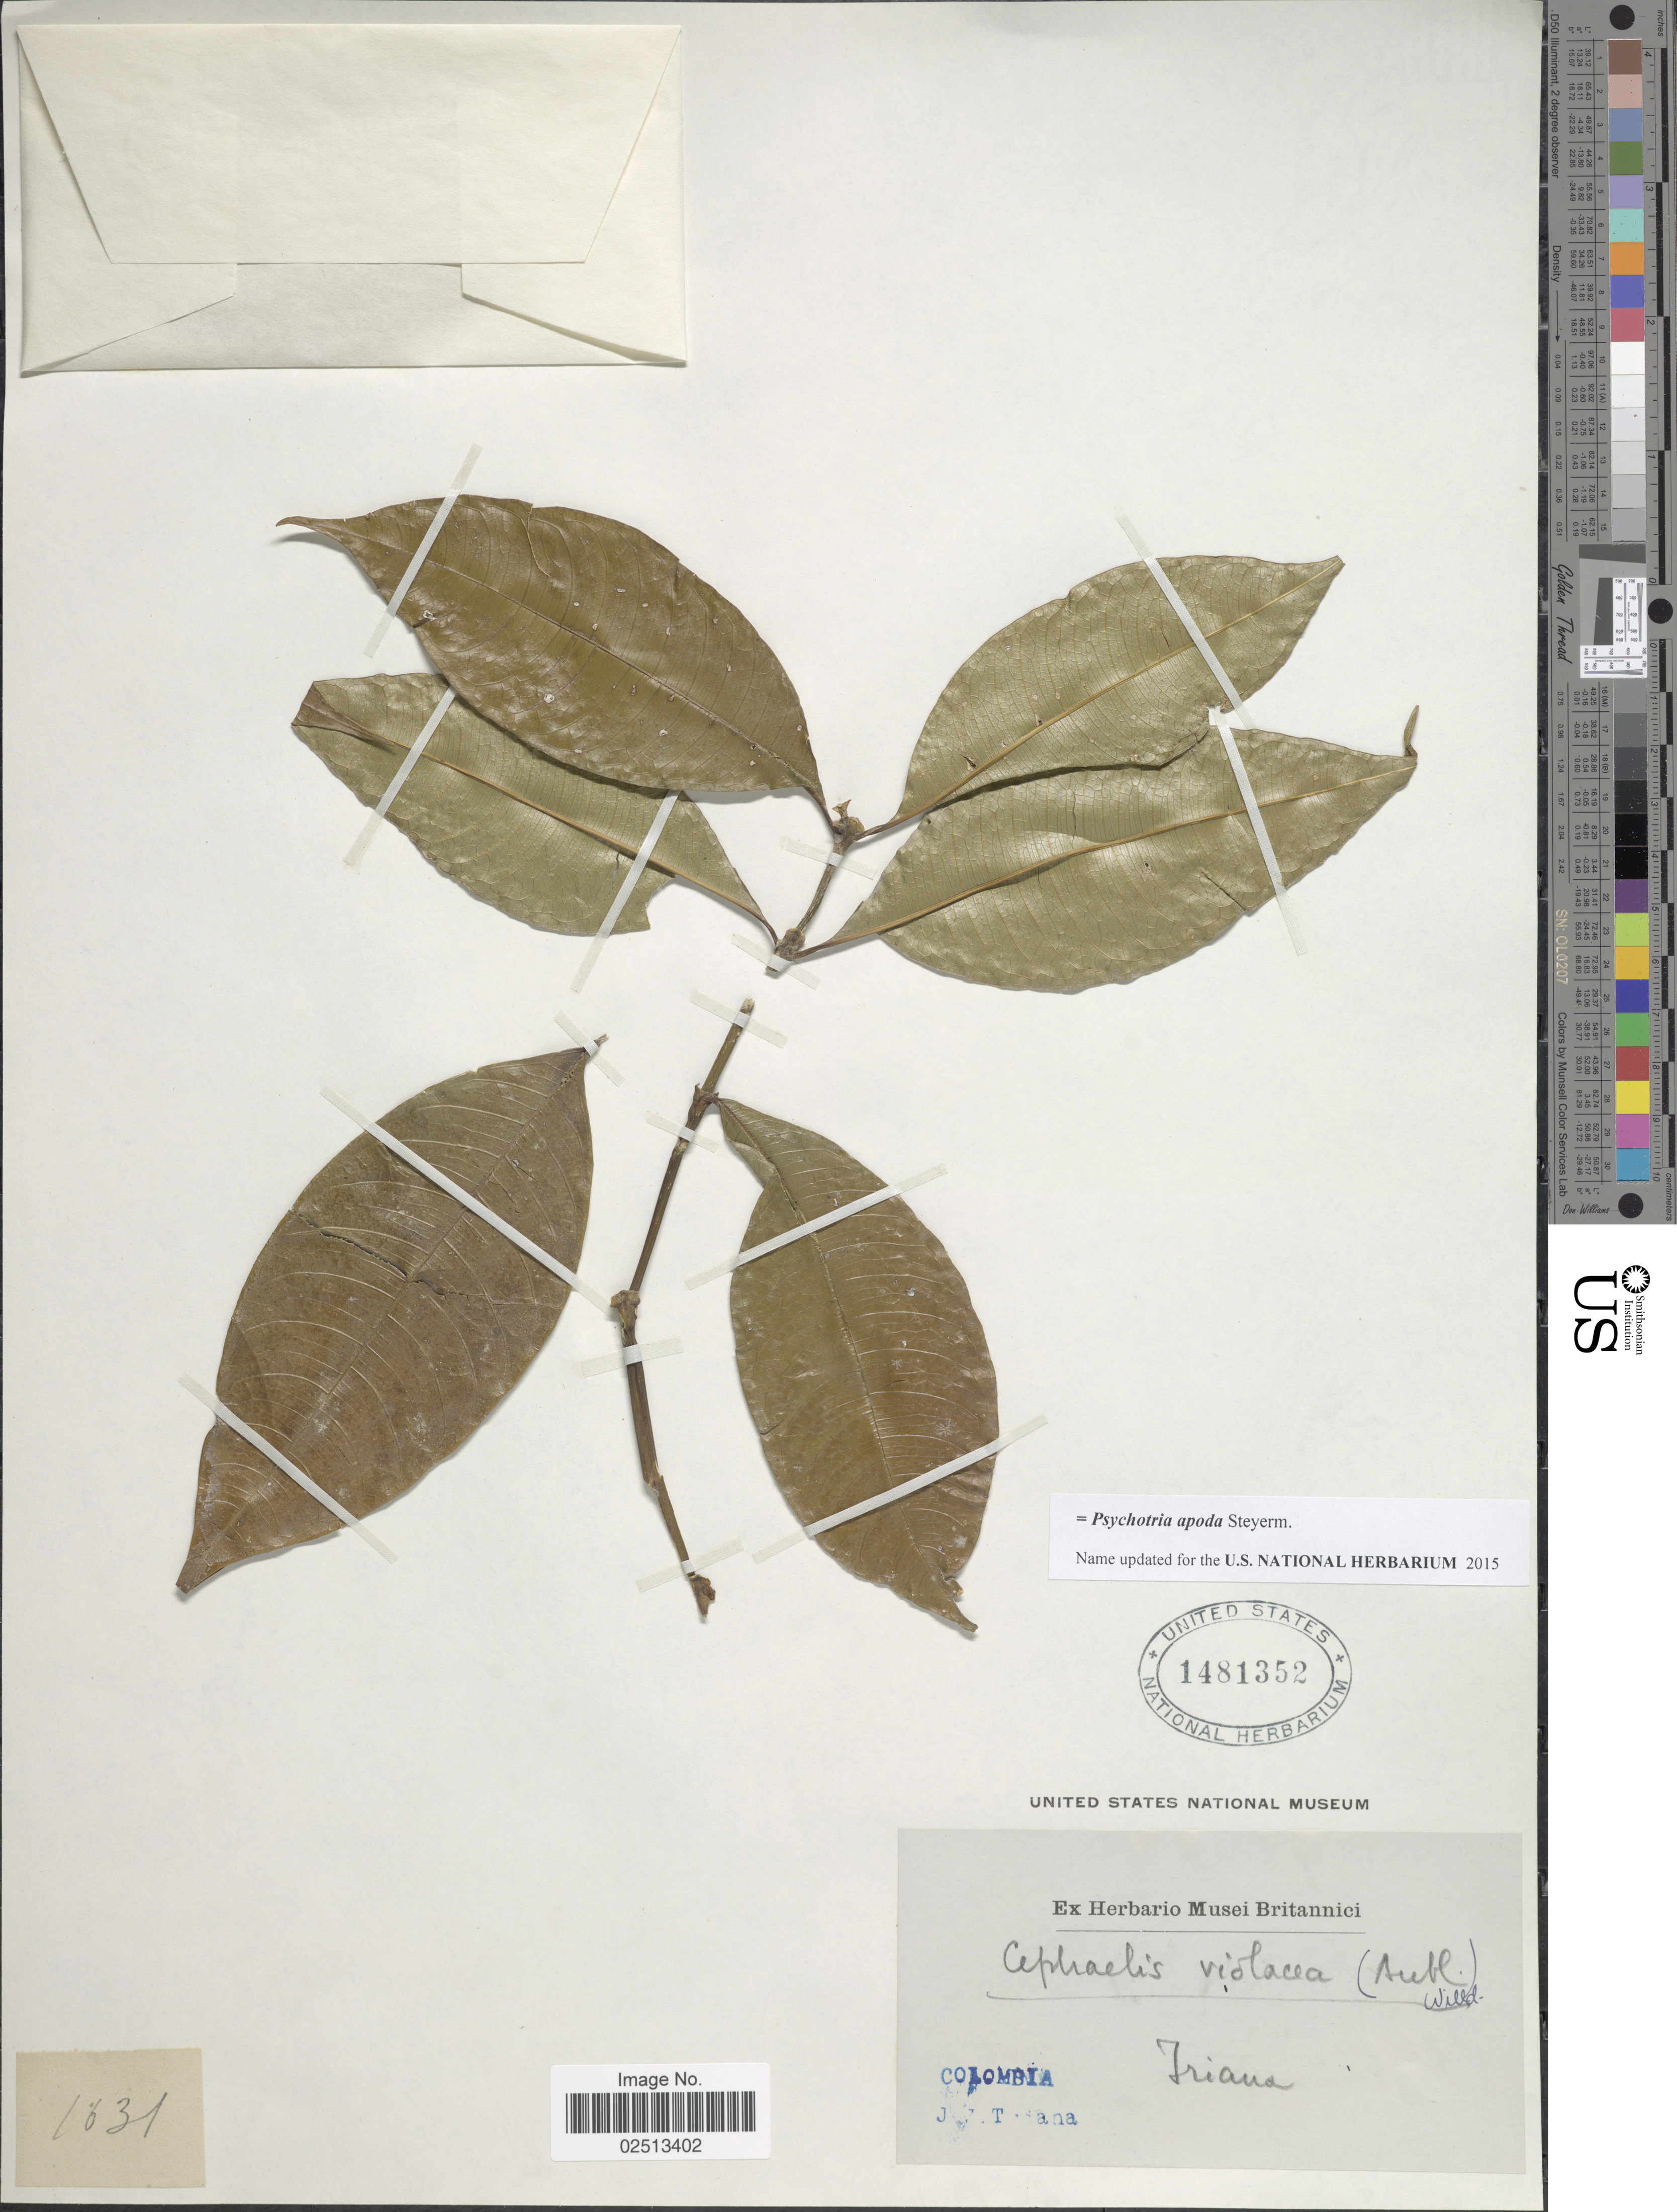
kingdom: Plantae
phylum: Tracheophyta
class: Magnoliopsida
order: Gentianales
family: Rubiaceae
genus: Psychotria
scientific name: Psychotria apoda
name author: Steyerm.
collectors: J. J. Triana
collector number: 1631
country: Colombia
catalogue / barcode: US 1481352